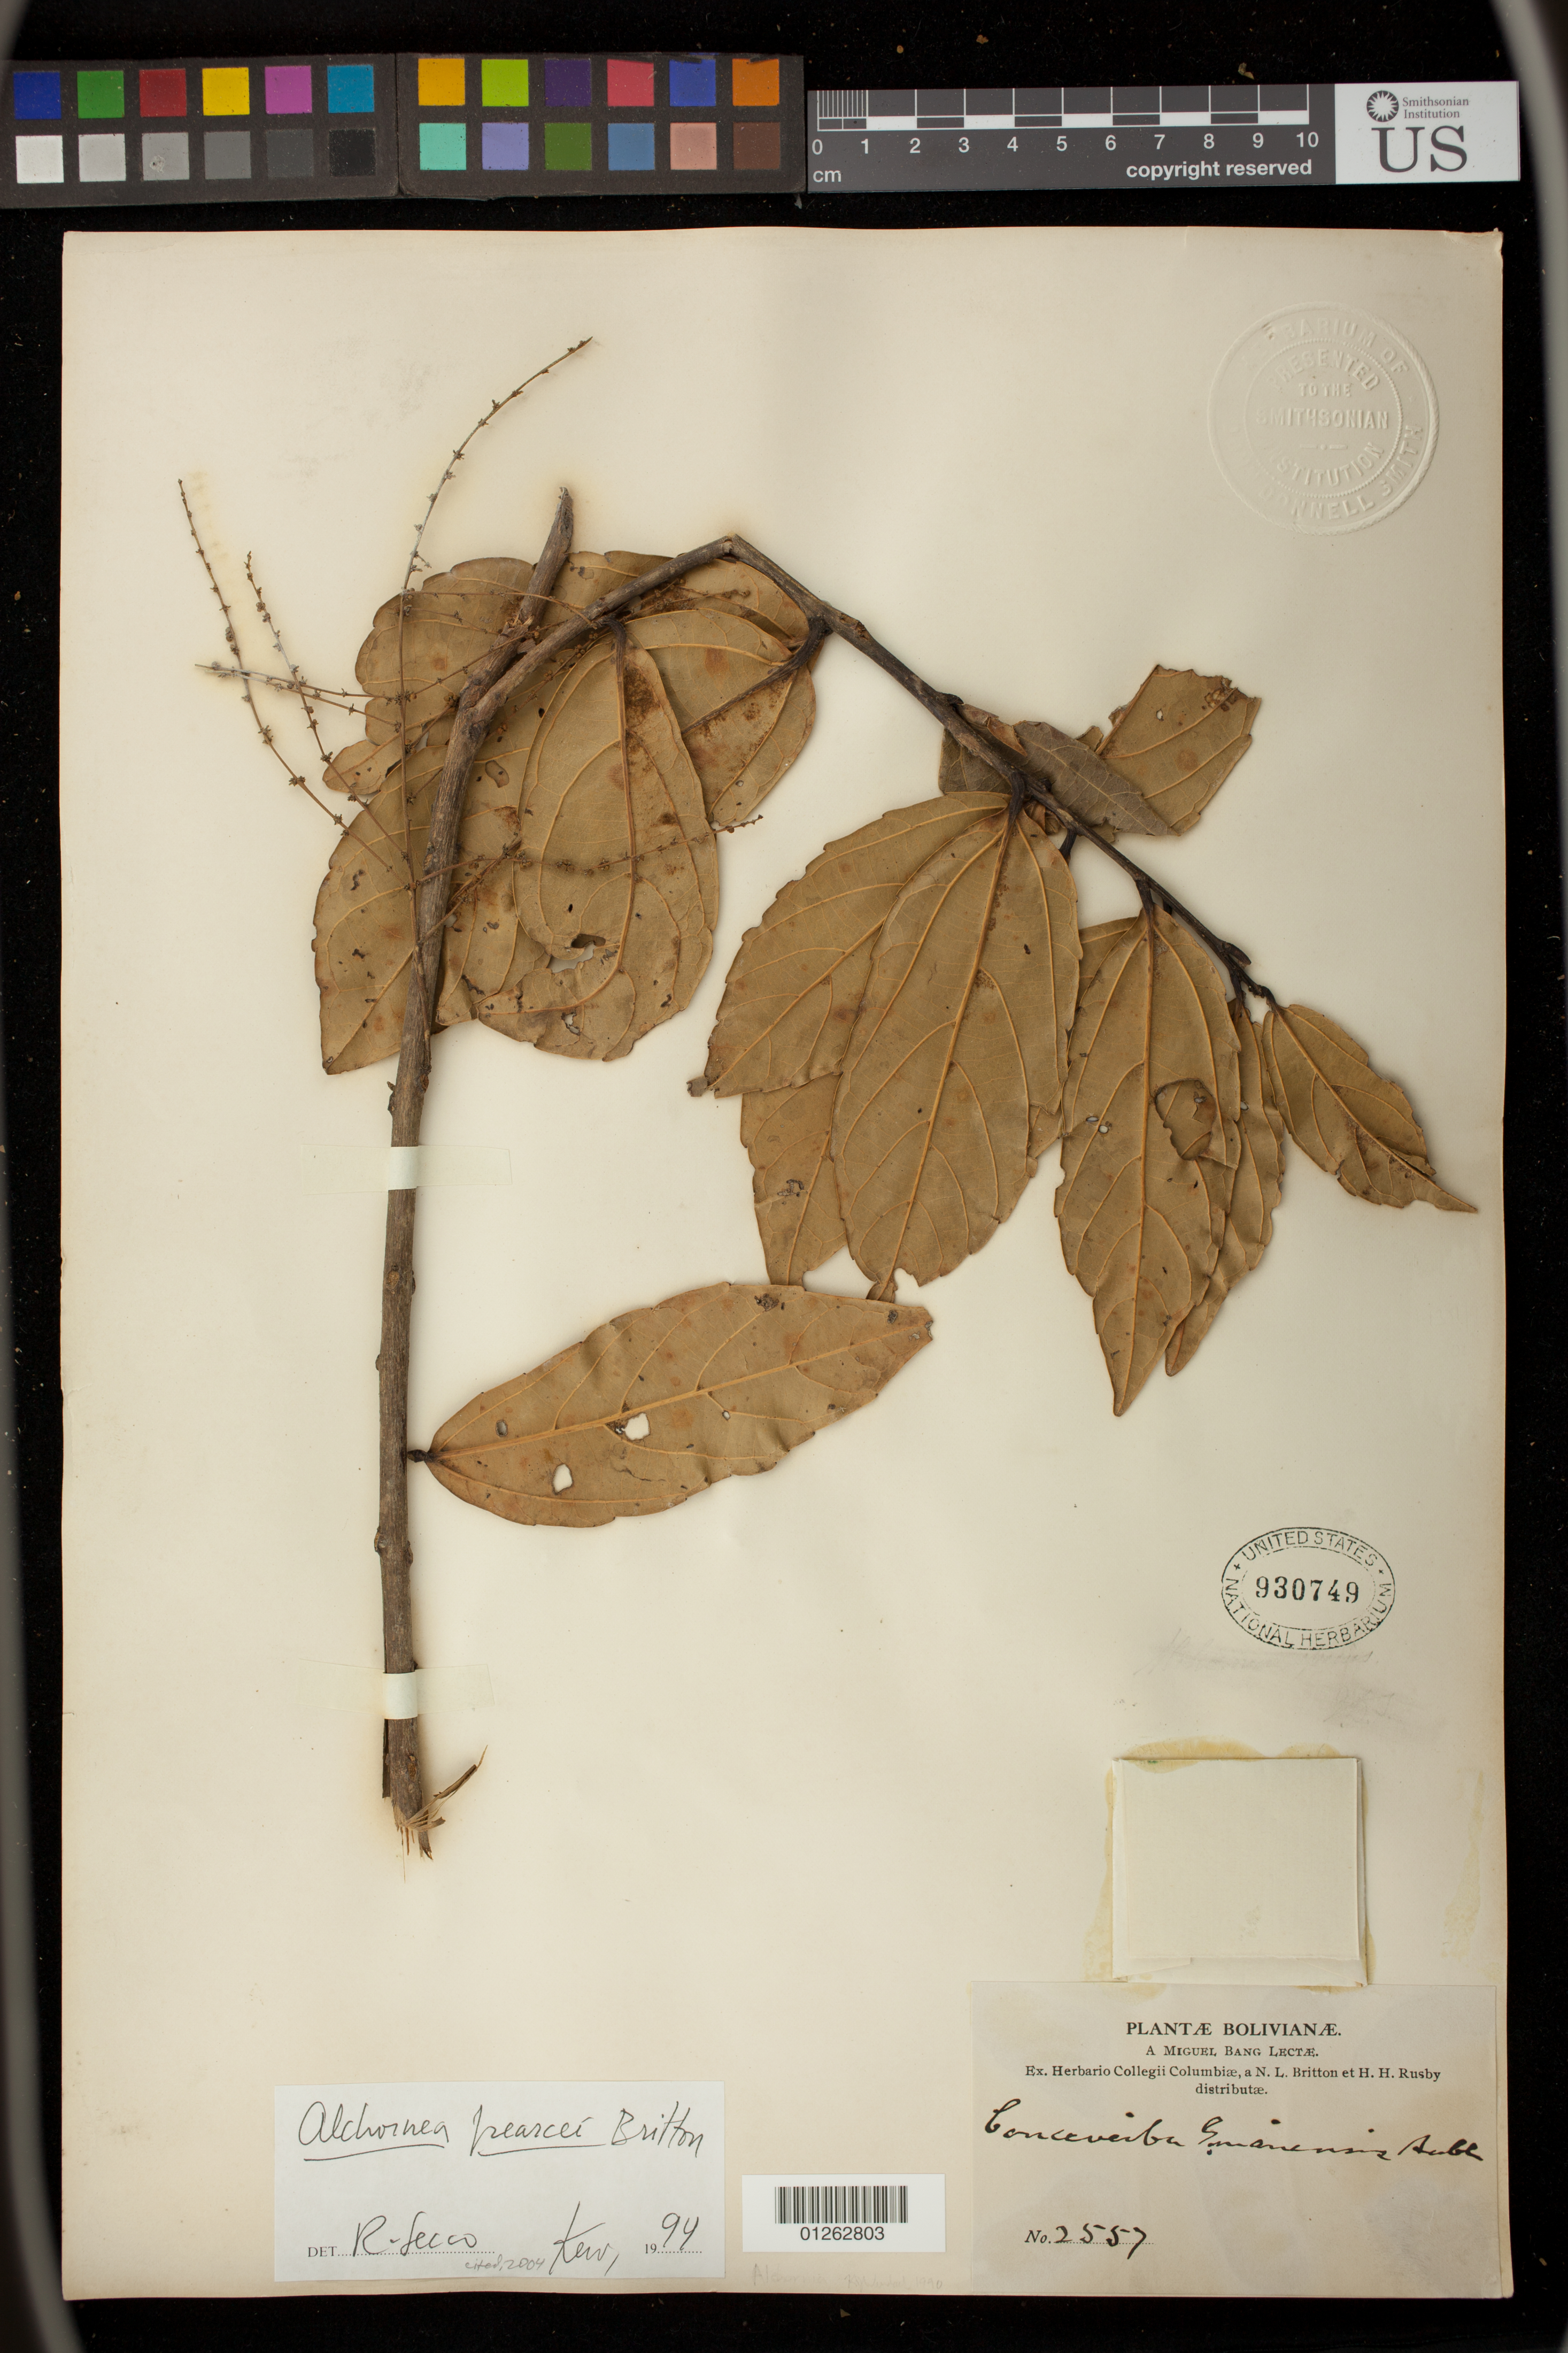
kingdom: Plantae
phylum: Tracheophyta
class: Magnoliopsida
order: Malpighiales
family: Euphorbiaceae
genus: Alchornea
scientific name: Alchornea hirtella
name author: Benth.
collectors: M. Bang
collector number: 2557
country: Bolivia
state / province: La Paz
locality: Yungas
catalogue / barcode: US 930749